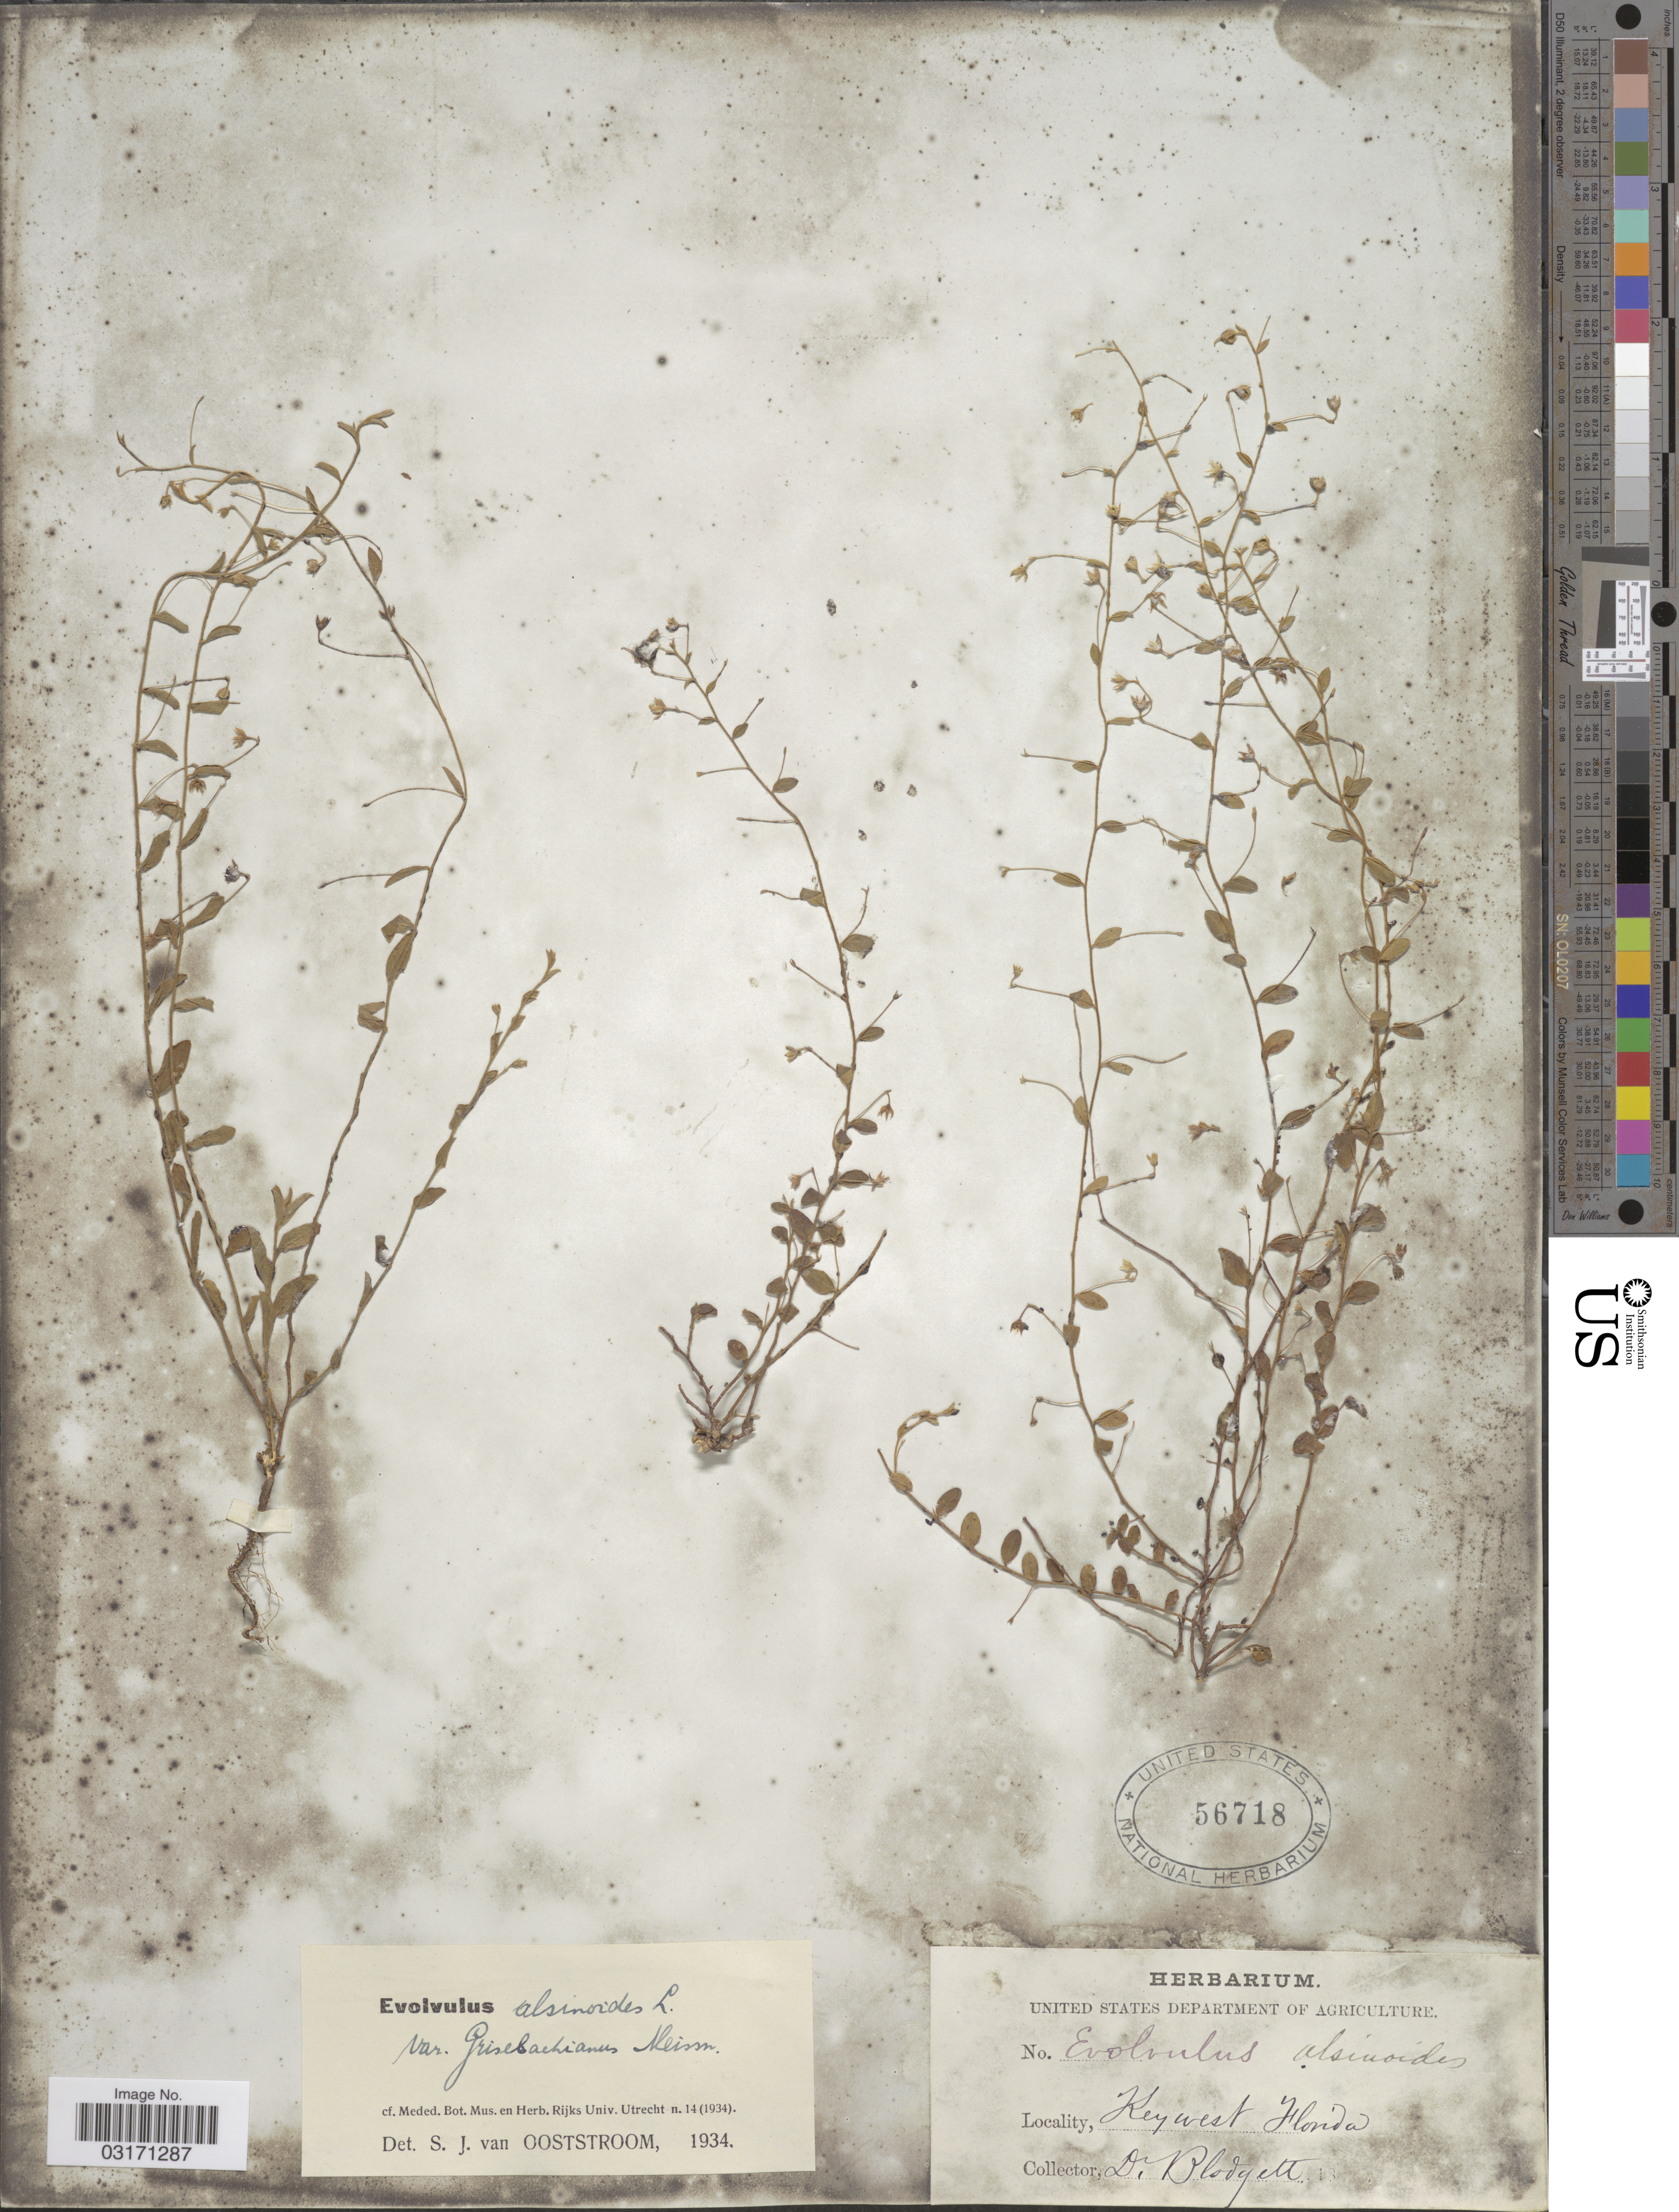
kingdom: Plantae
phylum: Tracheophyta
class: Magnoliopsida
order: Solanales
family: Convolvulaceae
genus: Evolvulus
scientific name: Evolvulus alsinoides var. grisebachianus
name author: Meisn.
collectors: -. Blodgett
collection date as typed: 18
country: United States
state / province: Florida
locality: Key west.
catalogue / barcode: US 56718